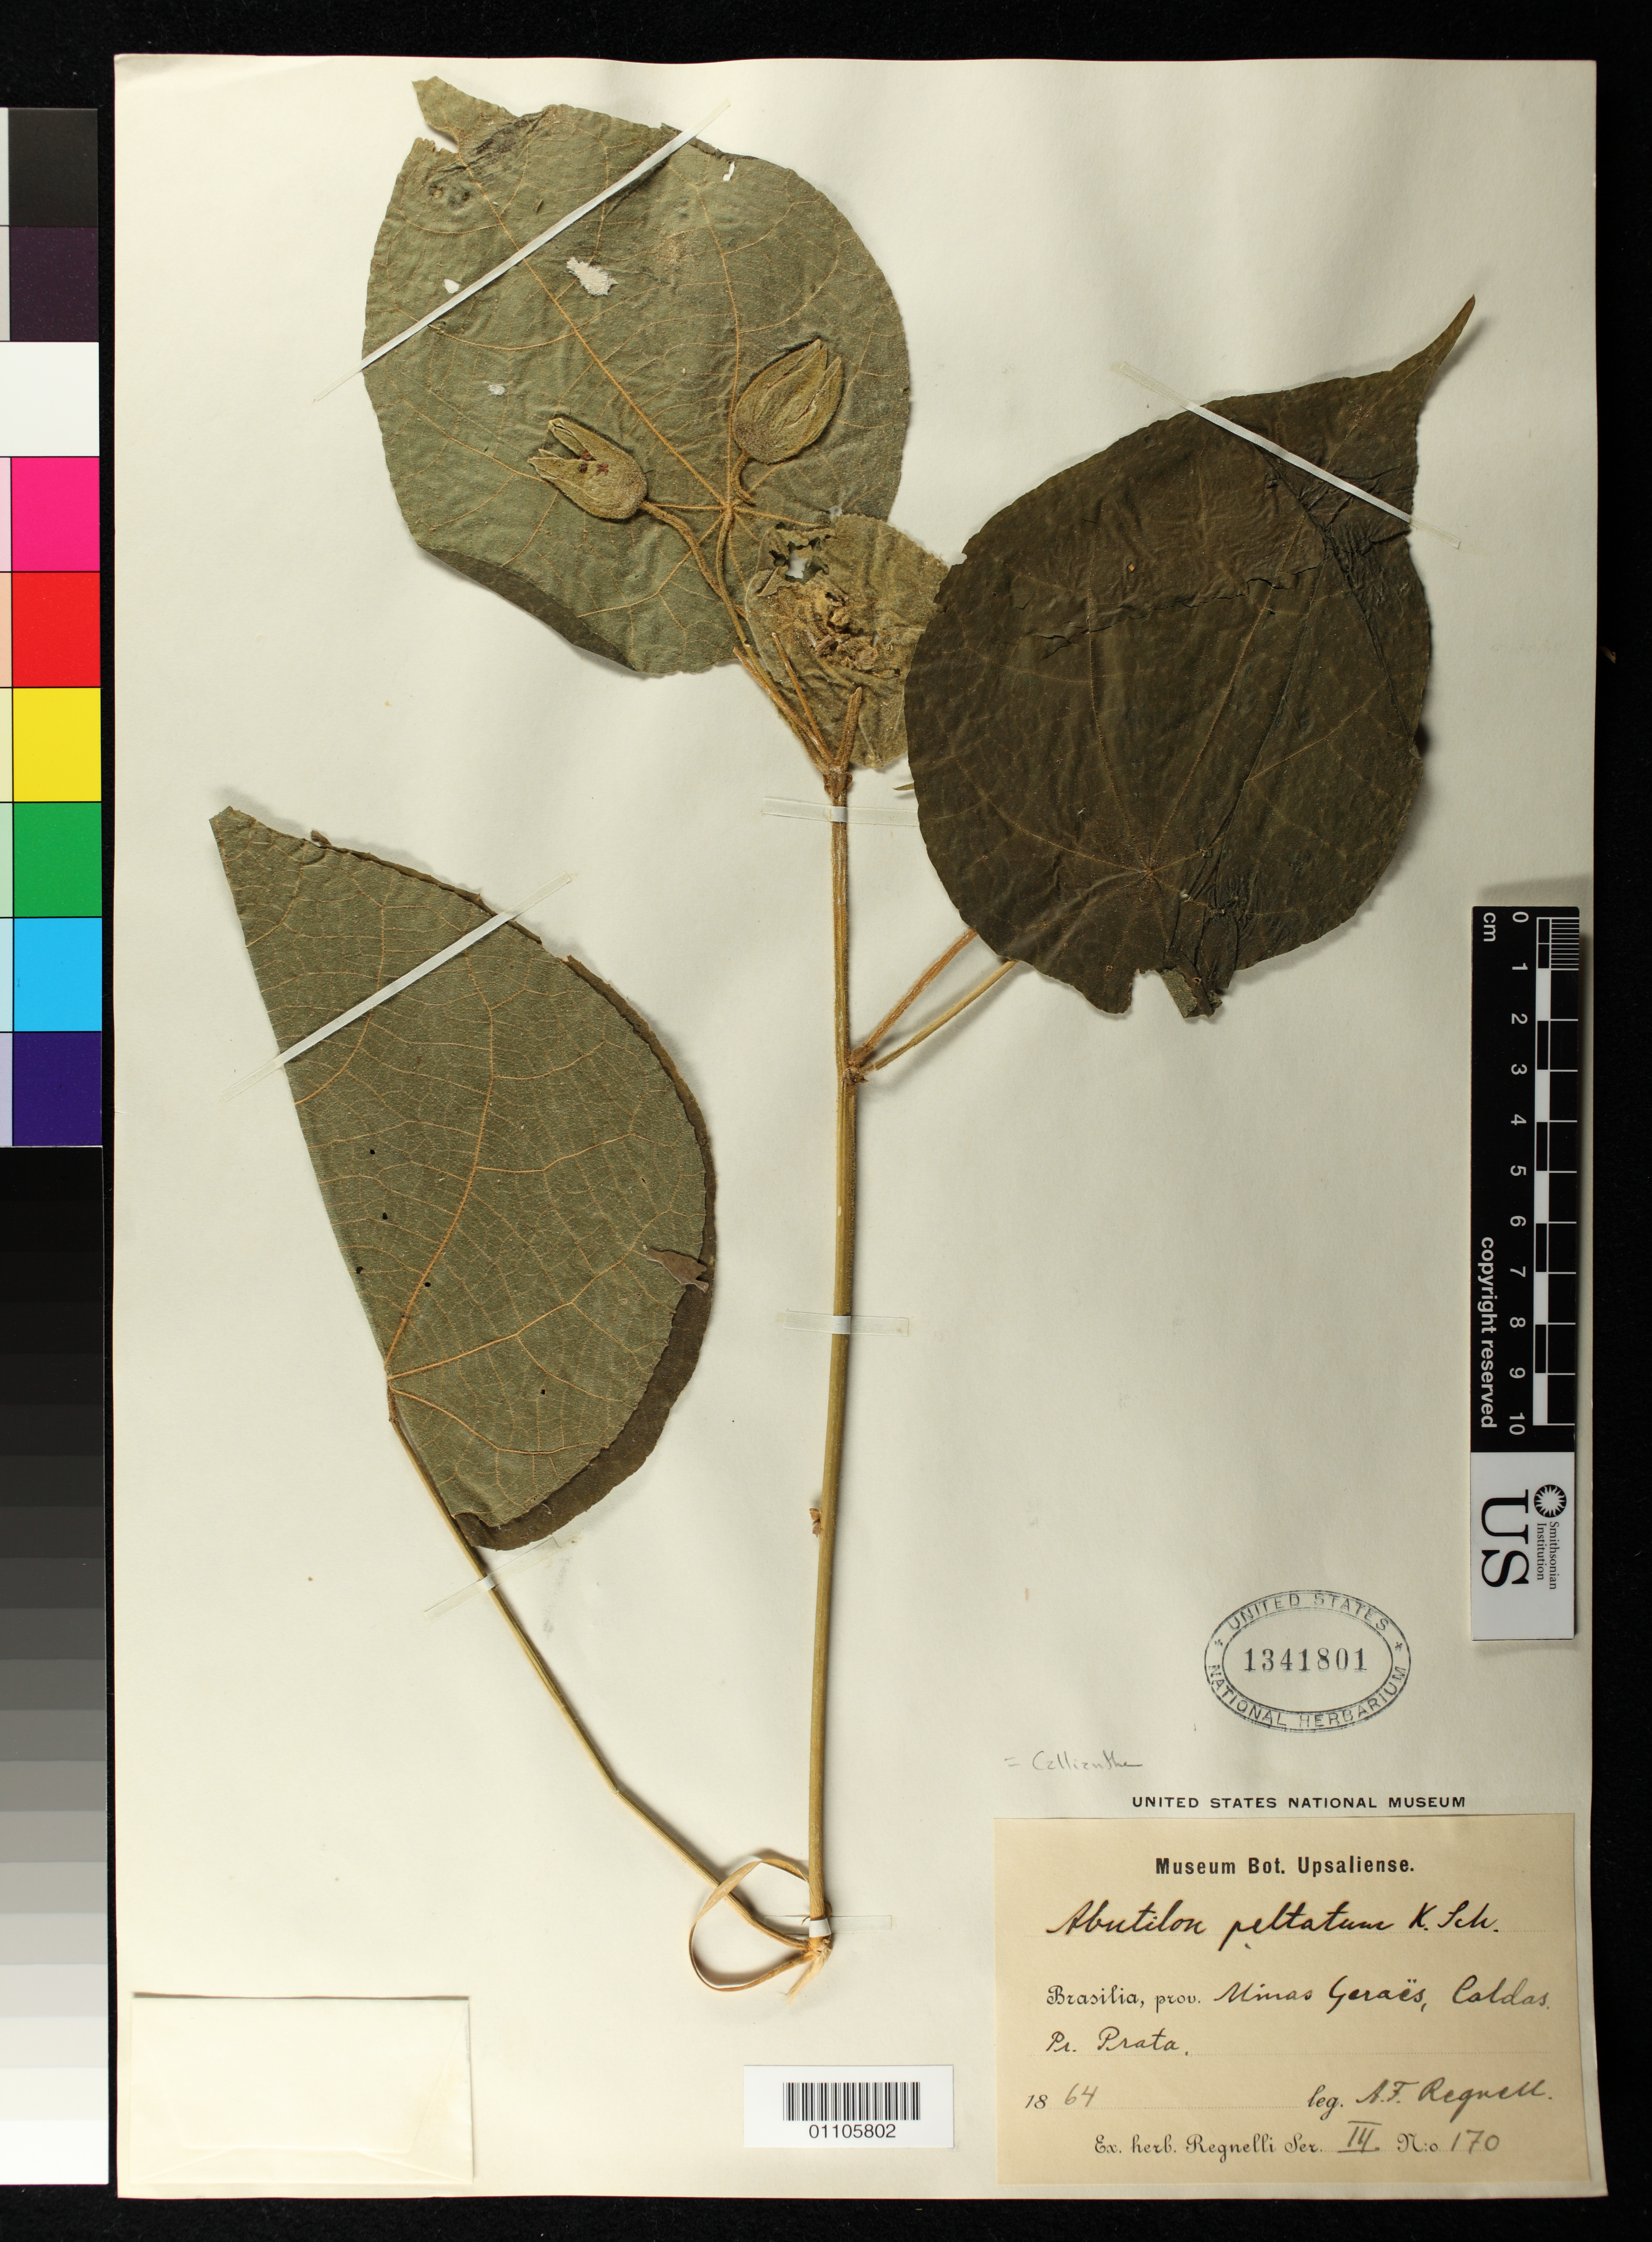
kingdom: Plantae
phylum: Tracheophyta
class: Magnoliopsida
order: Malvales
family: Malvaceae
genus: Abutilon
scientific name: Abutilon peltatum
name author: K. Schum. in Mart.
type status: Possible Syntype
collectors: A. F. Regnell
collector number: III 170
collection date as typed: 1864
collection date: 1864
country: Brazil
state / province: Minas Gerais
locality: Pr. Prata.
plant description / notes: Dubiously a type; protologue cites only "Regnell [ser.] I. n. 170, floret Julio" [this US specimen is ser. III 170]. However, protologue suggests 2 or more (syntype) collections: “Habitat in provincial Minas Geraes prope Caldas inter urbem et Rio Pardo et inter priorem et praedium Prata: Regnell I. n. 170, floret Julio.”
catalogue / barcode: US 1341801